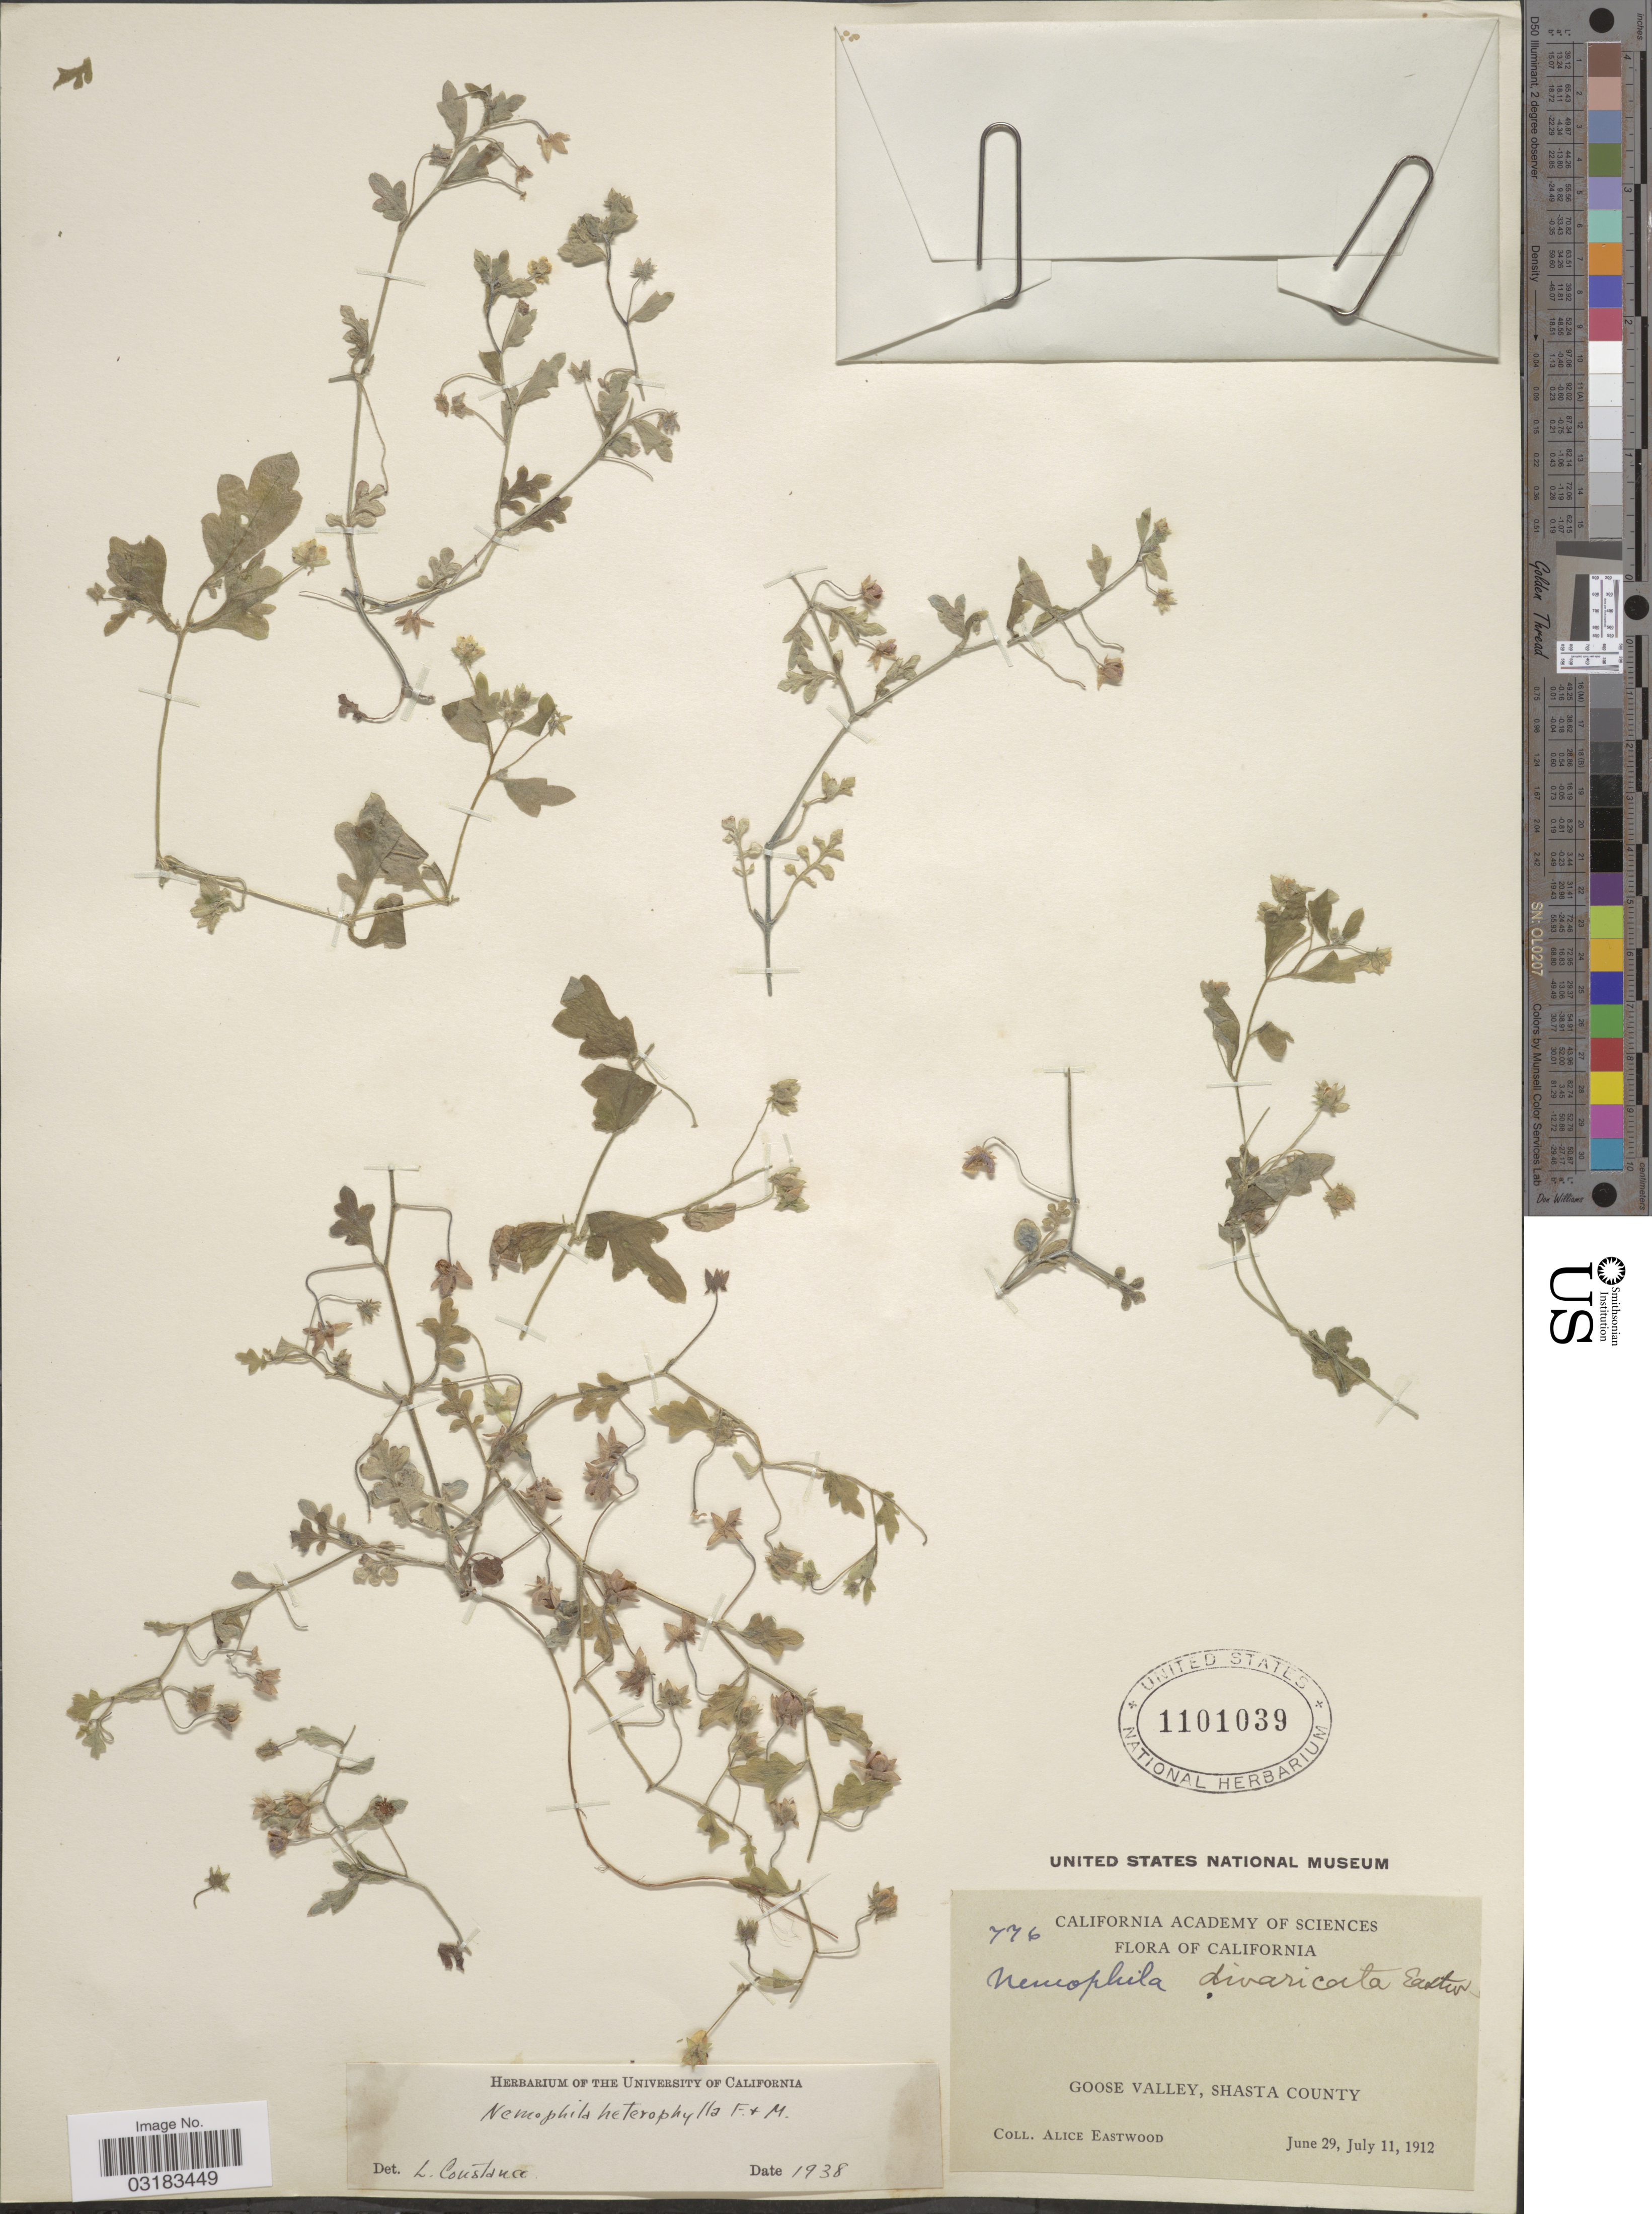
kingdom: Plantae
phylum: Tracheophyta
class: Magnoliopsida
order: Boraginales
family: Hydrophyllaceae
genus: Nemophila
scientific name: Nemophila heterophylla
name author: Fisch. & C.A. Mey.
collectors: A. Eastwood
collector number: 776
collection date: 1912-06-29/1912-07-11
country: United States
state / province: California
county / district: Shasta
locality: Goose Valley, Shasta County.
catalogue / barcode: US 1101039